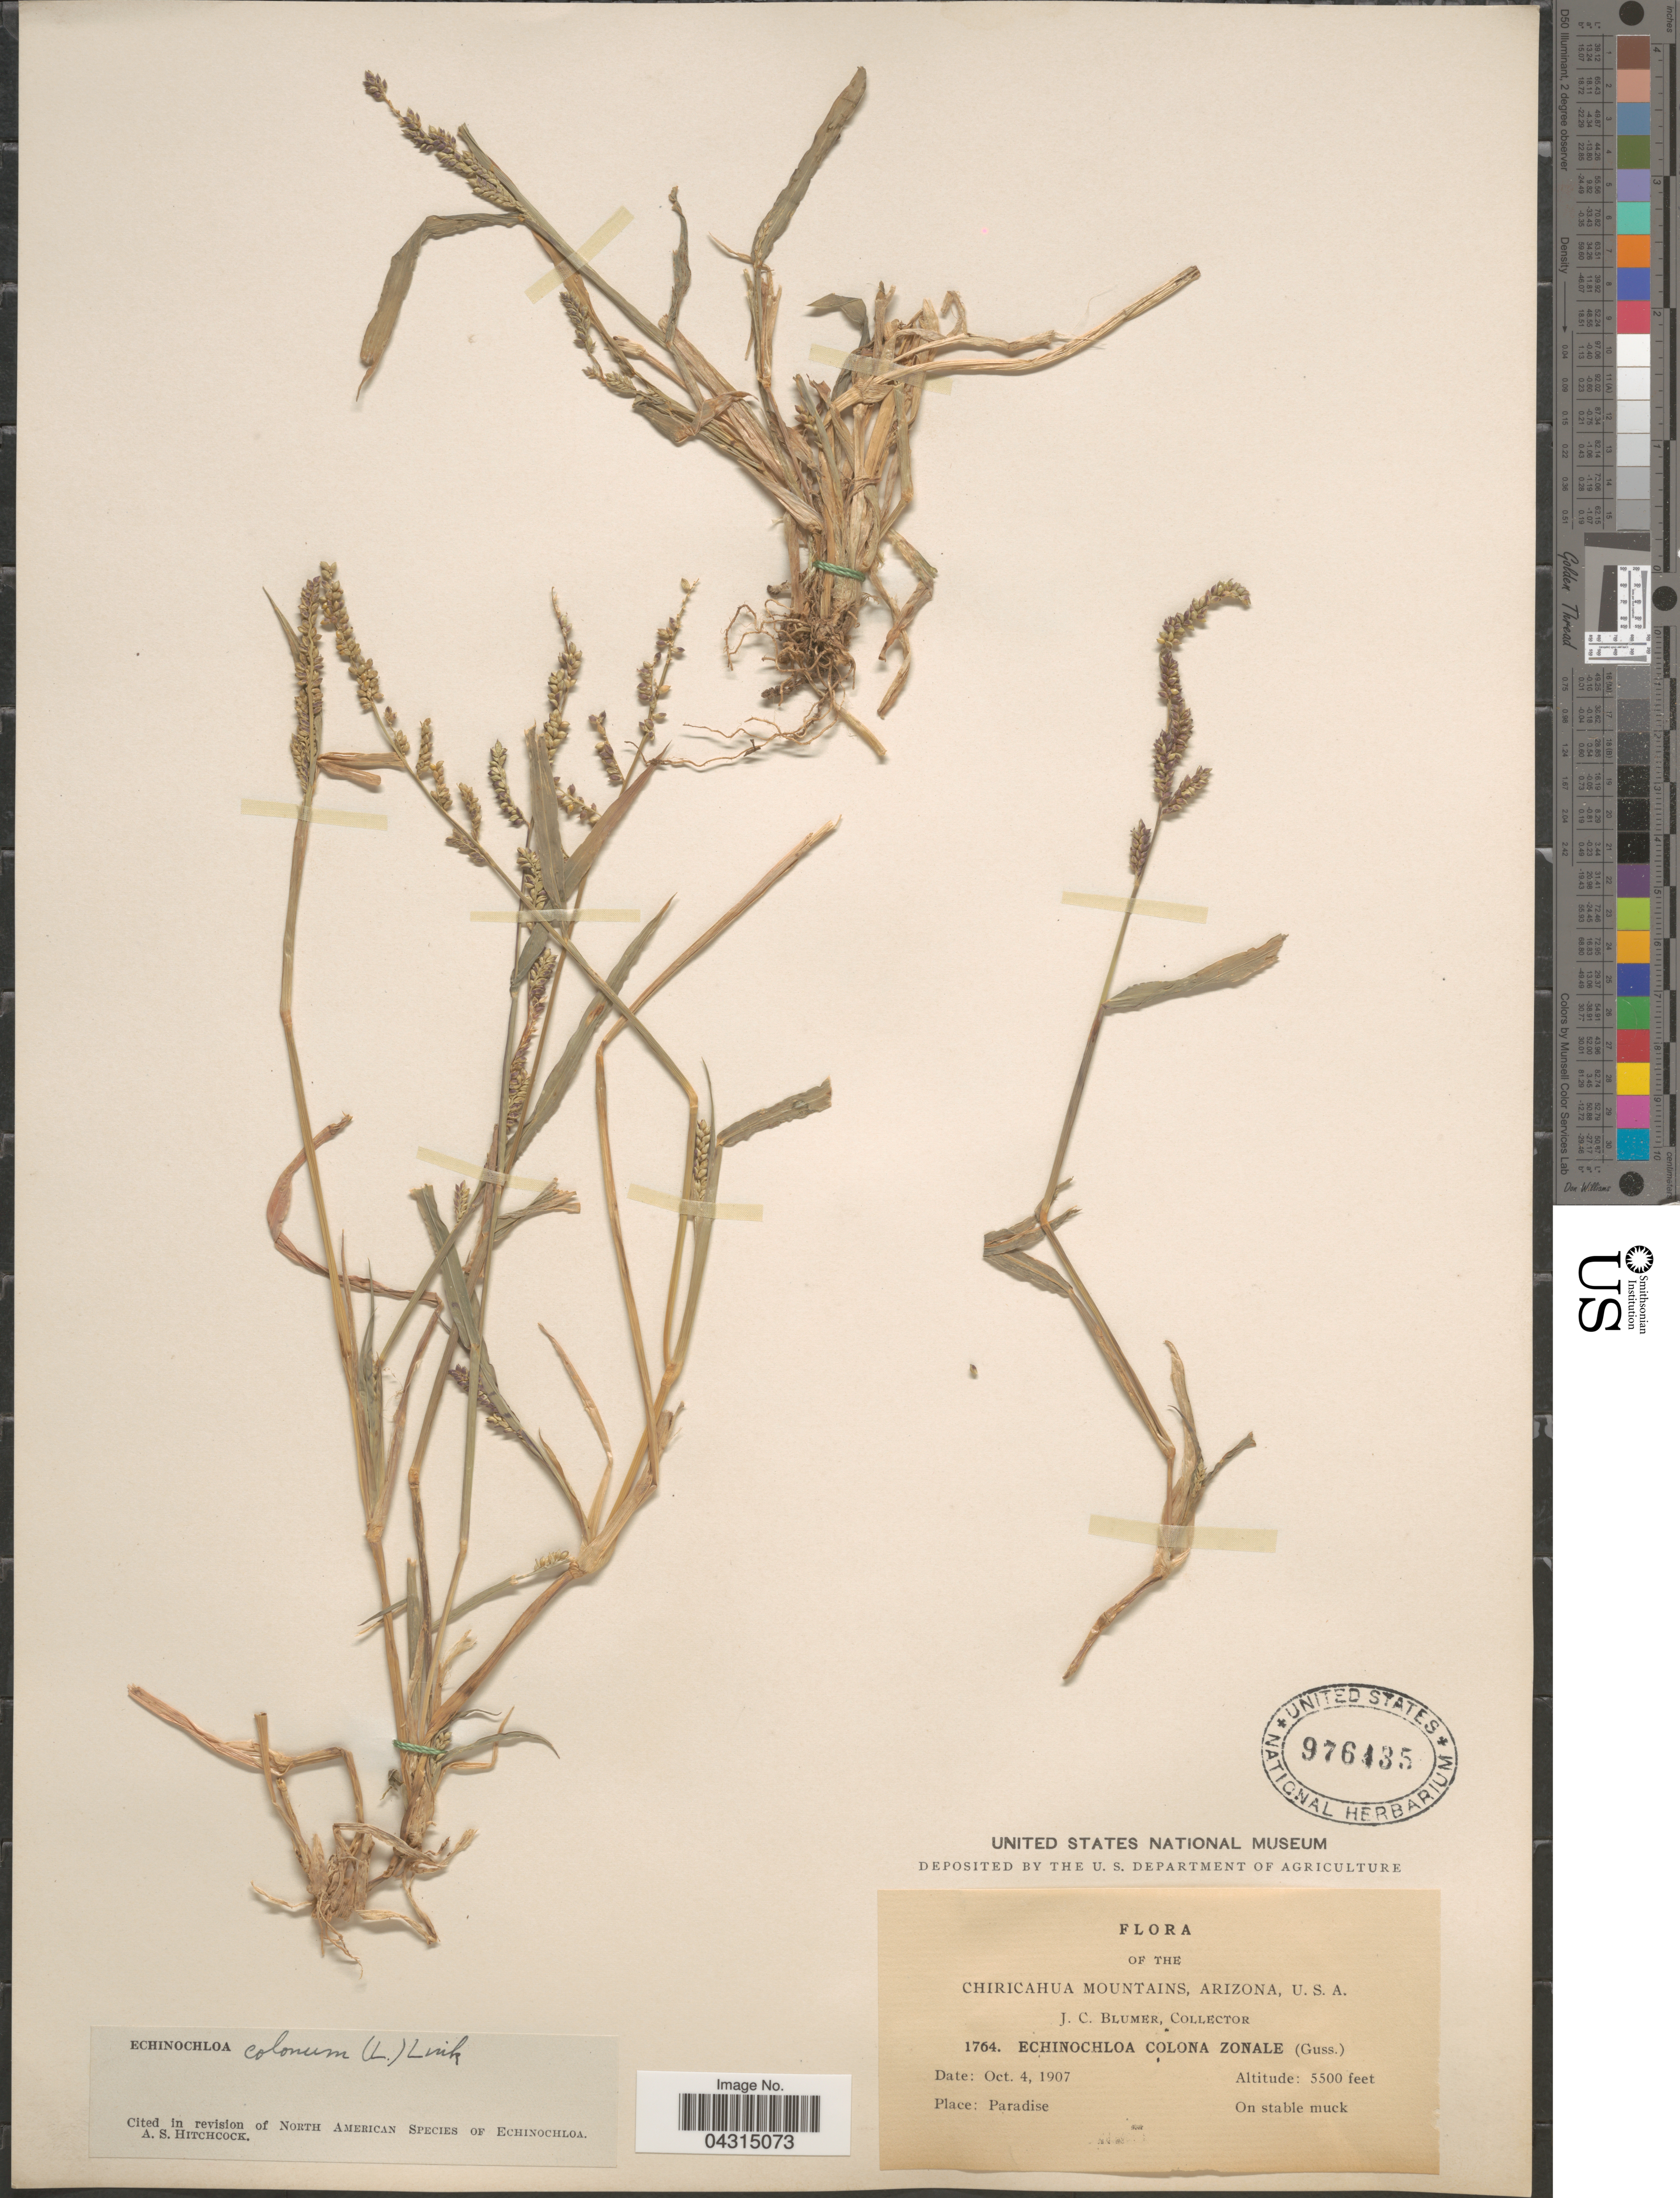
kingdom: Plantae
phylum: Tracheophyta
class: Liliopsida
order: Poales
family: Poaceae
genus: Echinochloa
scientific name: Echinochloa colona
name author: (L.) Link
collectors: J. C. Blumer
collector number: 1764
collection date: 1907-10-04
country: United States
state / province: Arizona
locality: The Chiricahua Mountains. Paradise.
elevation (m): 1676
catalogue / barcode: US 976435